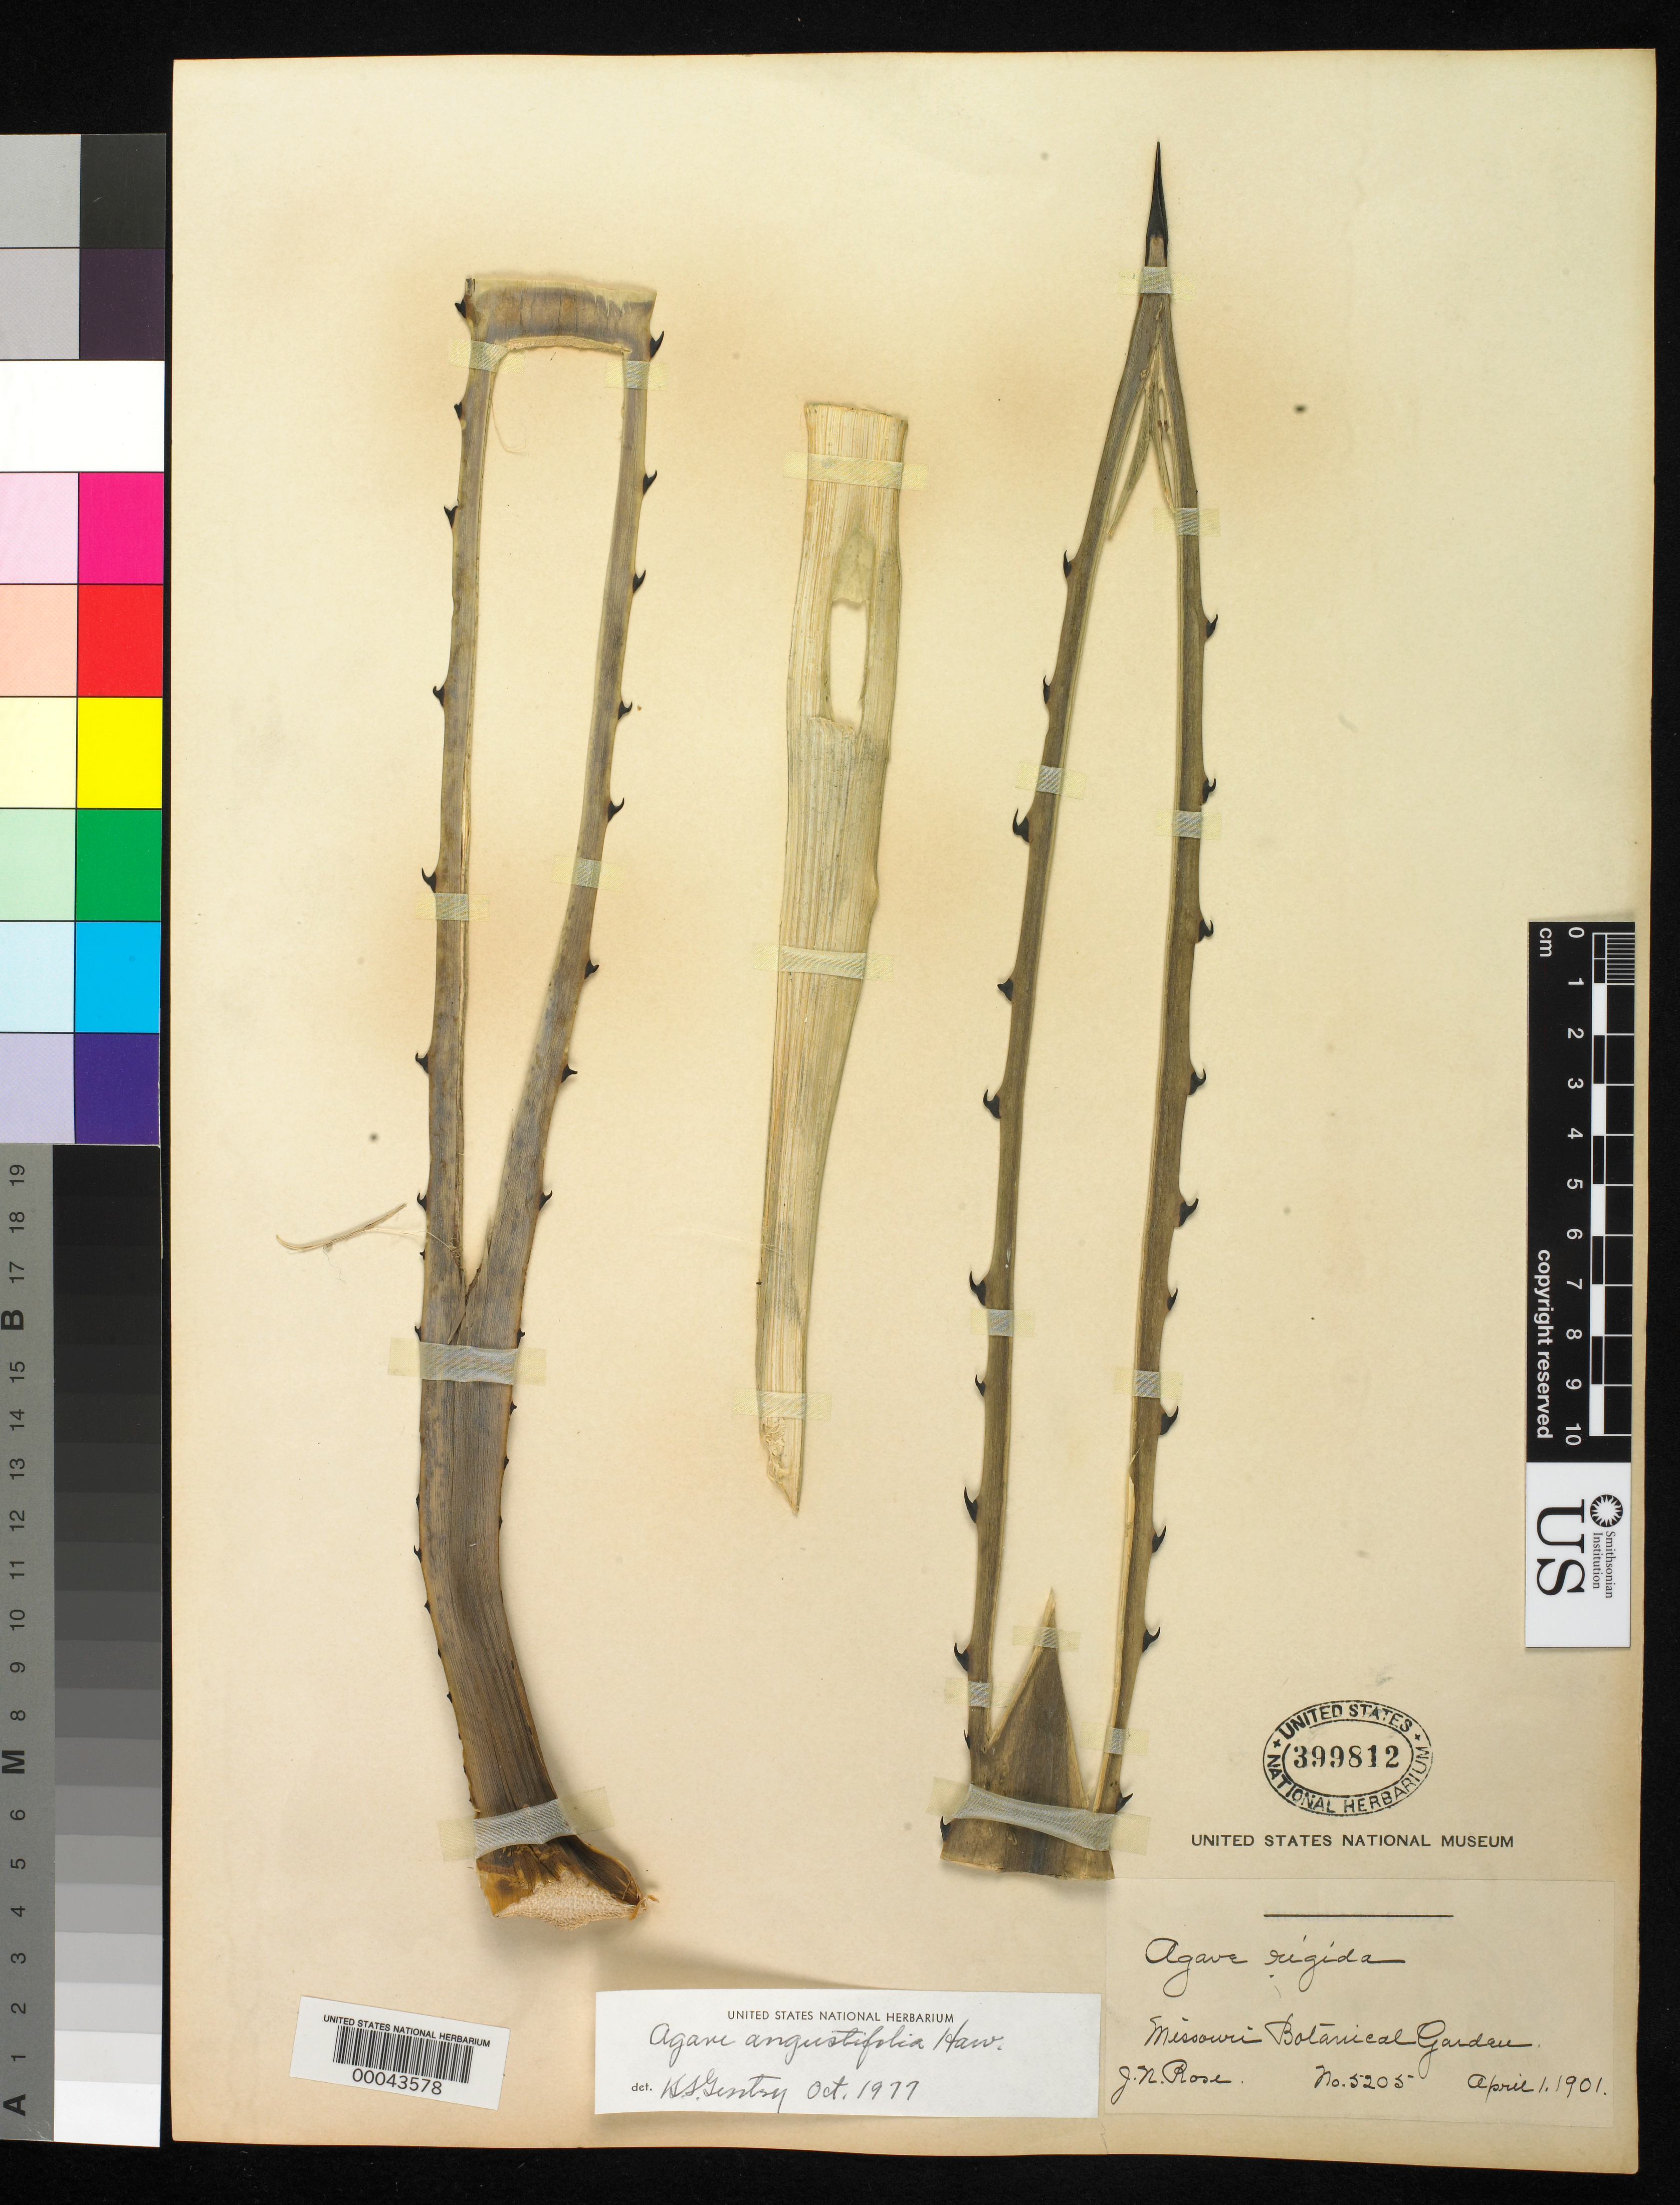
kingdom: Plantae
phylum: Tracheophyta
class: Liliopsida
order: Asparagales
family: Asparagaceae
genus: Agave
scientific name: Agave angustifolia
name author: Haw.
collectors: J. N. Rose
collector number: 5205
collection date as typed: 01 Apr 1901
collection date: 1901-04-01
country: Mexico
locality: E of Monserrat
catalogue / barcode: US 399812